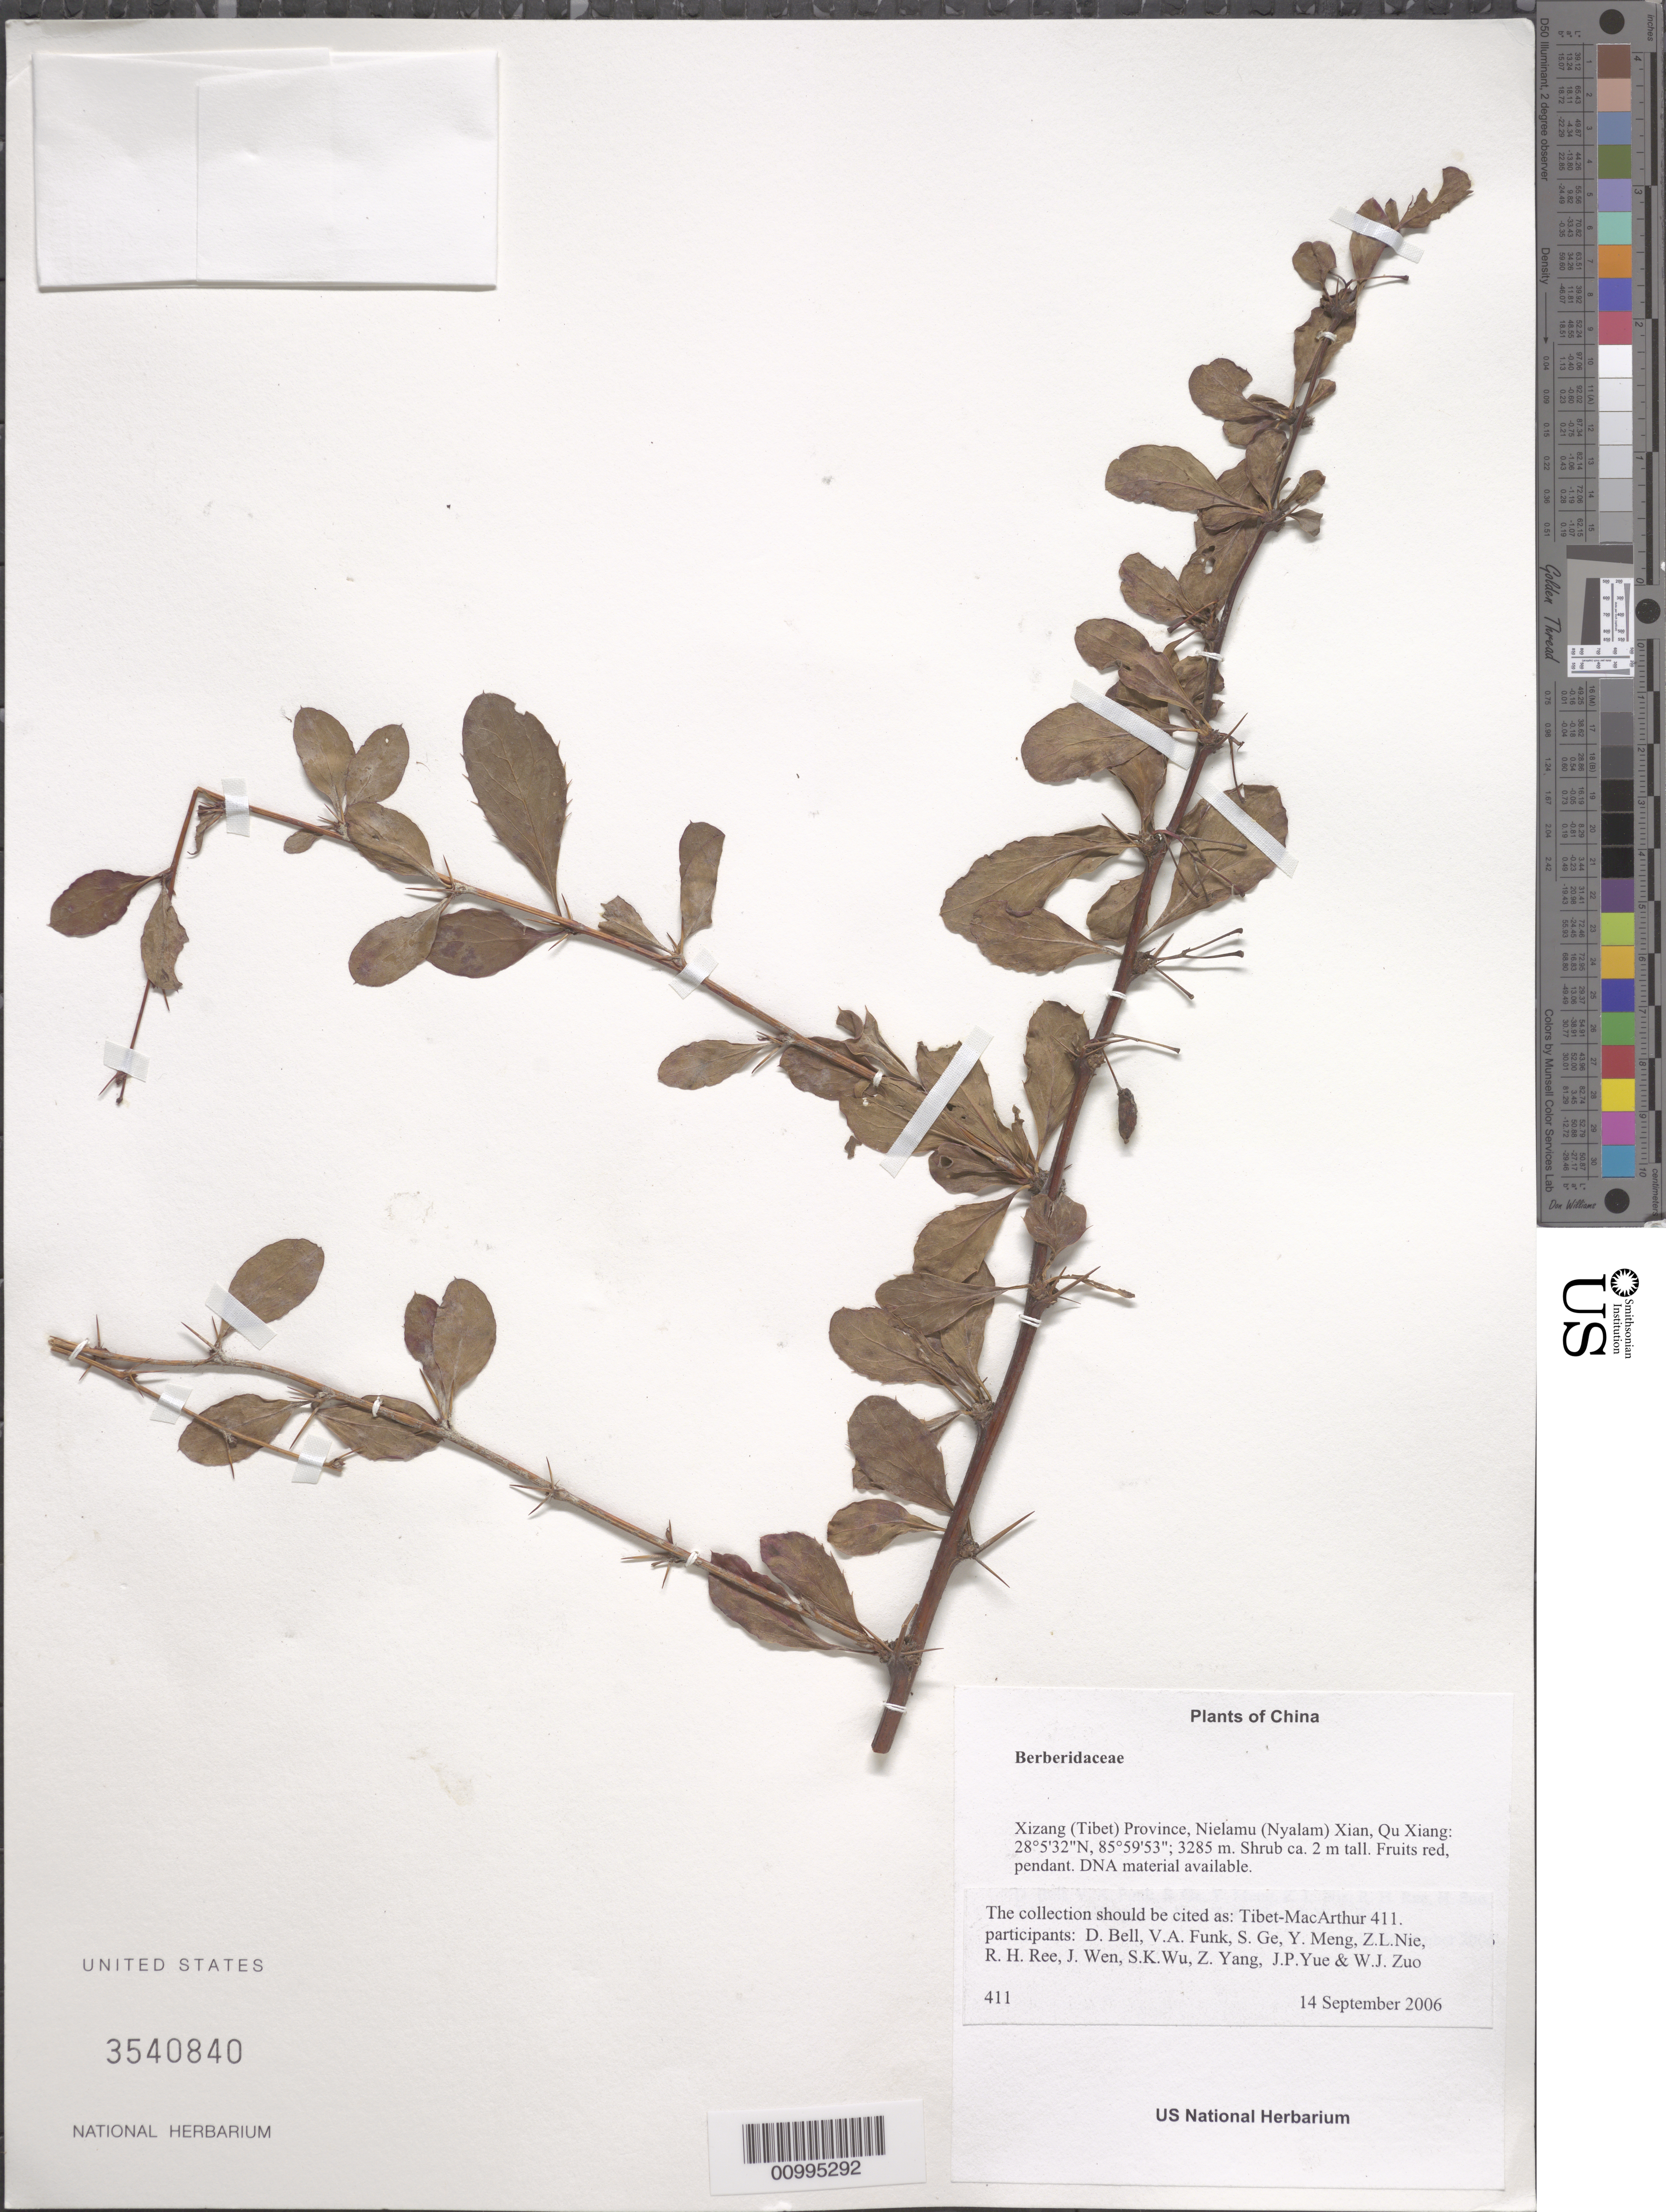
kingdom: Plantae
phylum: Tracheophyta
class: Magnoliopsida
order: Ranunculales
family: Berberidaceae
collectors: Tibet-MacArthur, D. A. Bell, V. Funk, S. Ge, Y. Meng, Z. Nie, R. Ree, H. Sun, J. Wen, Z. Yang, J. Yue, Z. Zhou & W. Zuo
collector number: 411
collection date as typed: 14 Sep 2006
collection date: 2006-09-14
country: China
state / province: Xizang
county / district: Nielamu (Nyalam) Xian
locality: Qu Xiang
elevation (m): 3285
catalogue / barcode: US 3540840